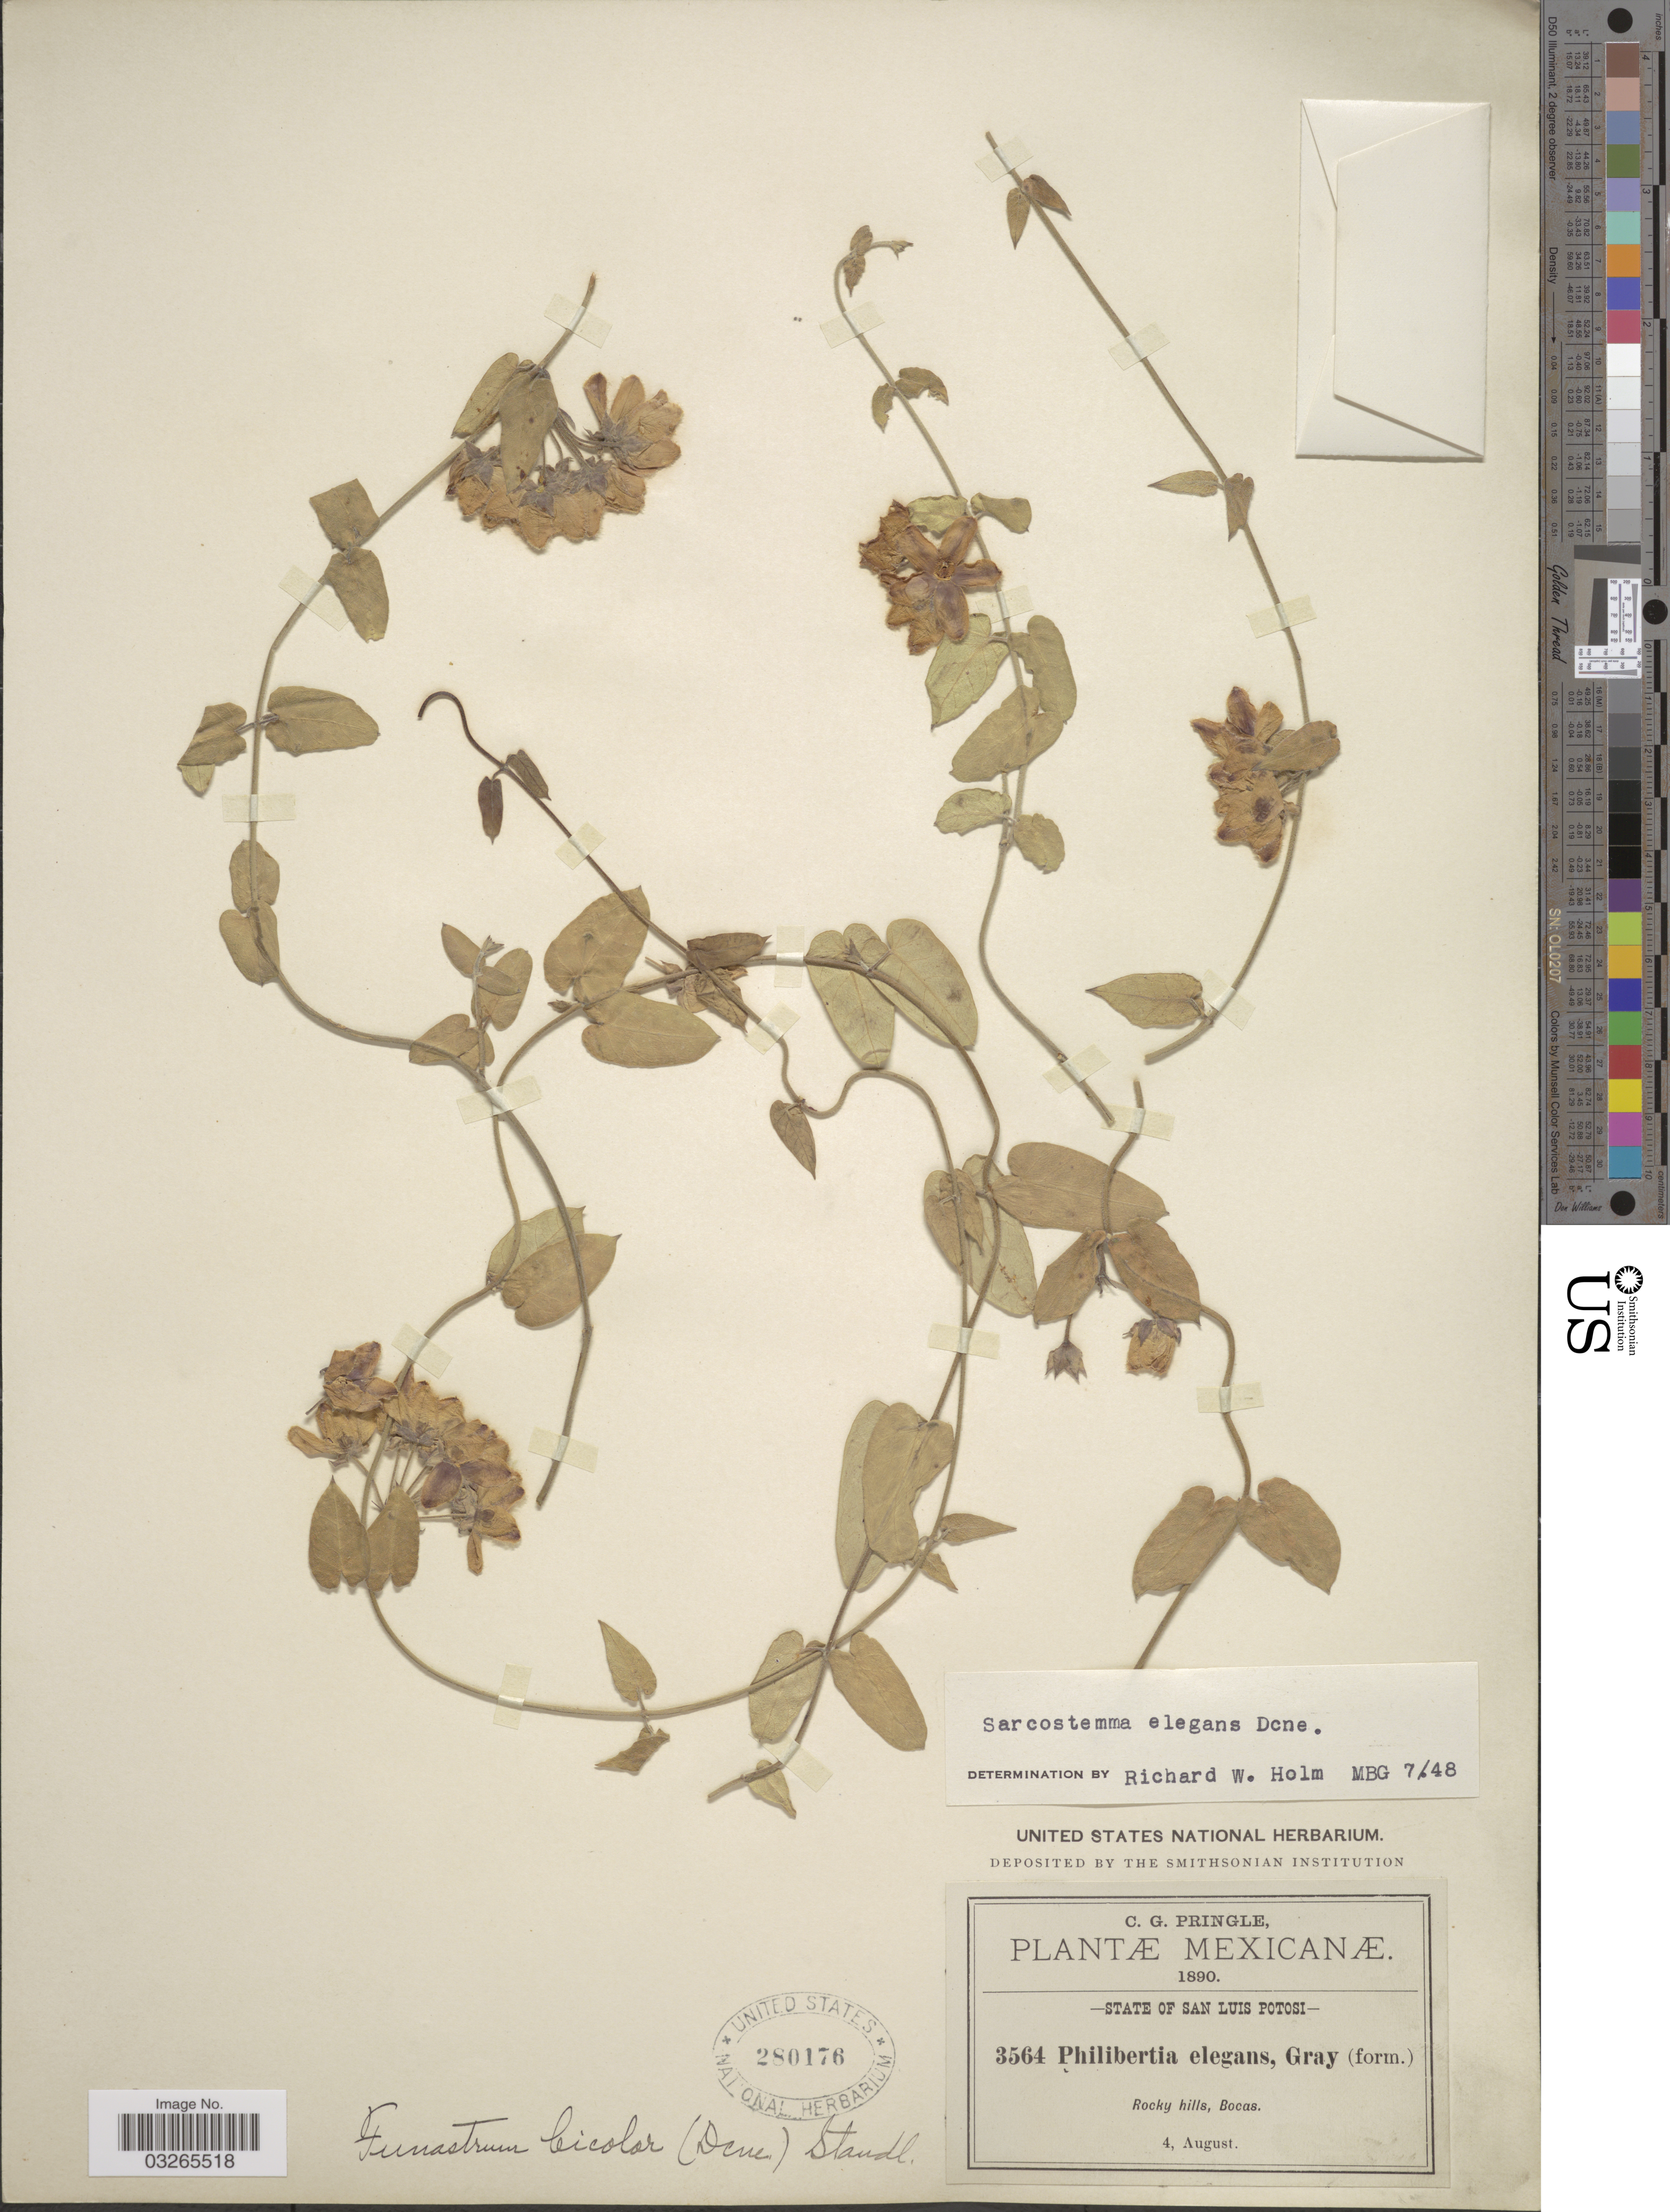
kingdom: Plantae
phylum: Tracheophyta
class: Magnoliopsida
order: Gentianales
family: Apocynaceae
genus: Sarcostemma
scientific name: Sarcostemma elegans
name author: Decne.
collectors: C. G. Pringle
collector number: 3564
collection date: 1890-08-04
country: Mexico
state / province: San Luis Potosí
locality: Rocky hills, Bocas.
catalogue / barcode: US 280176